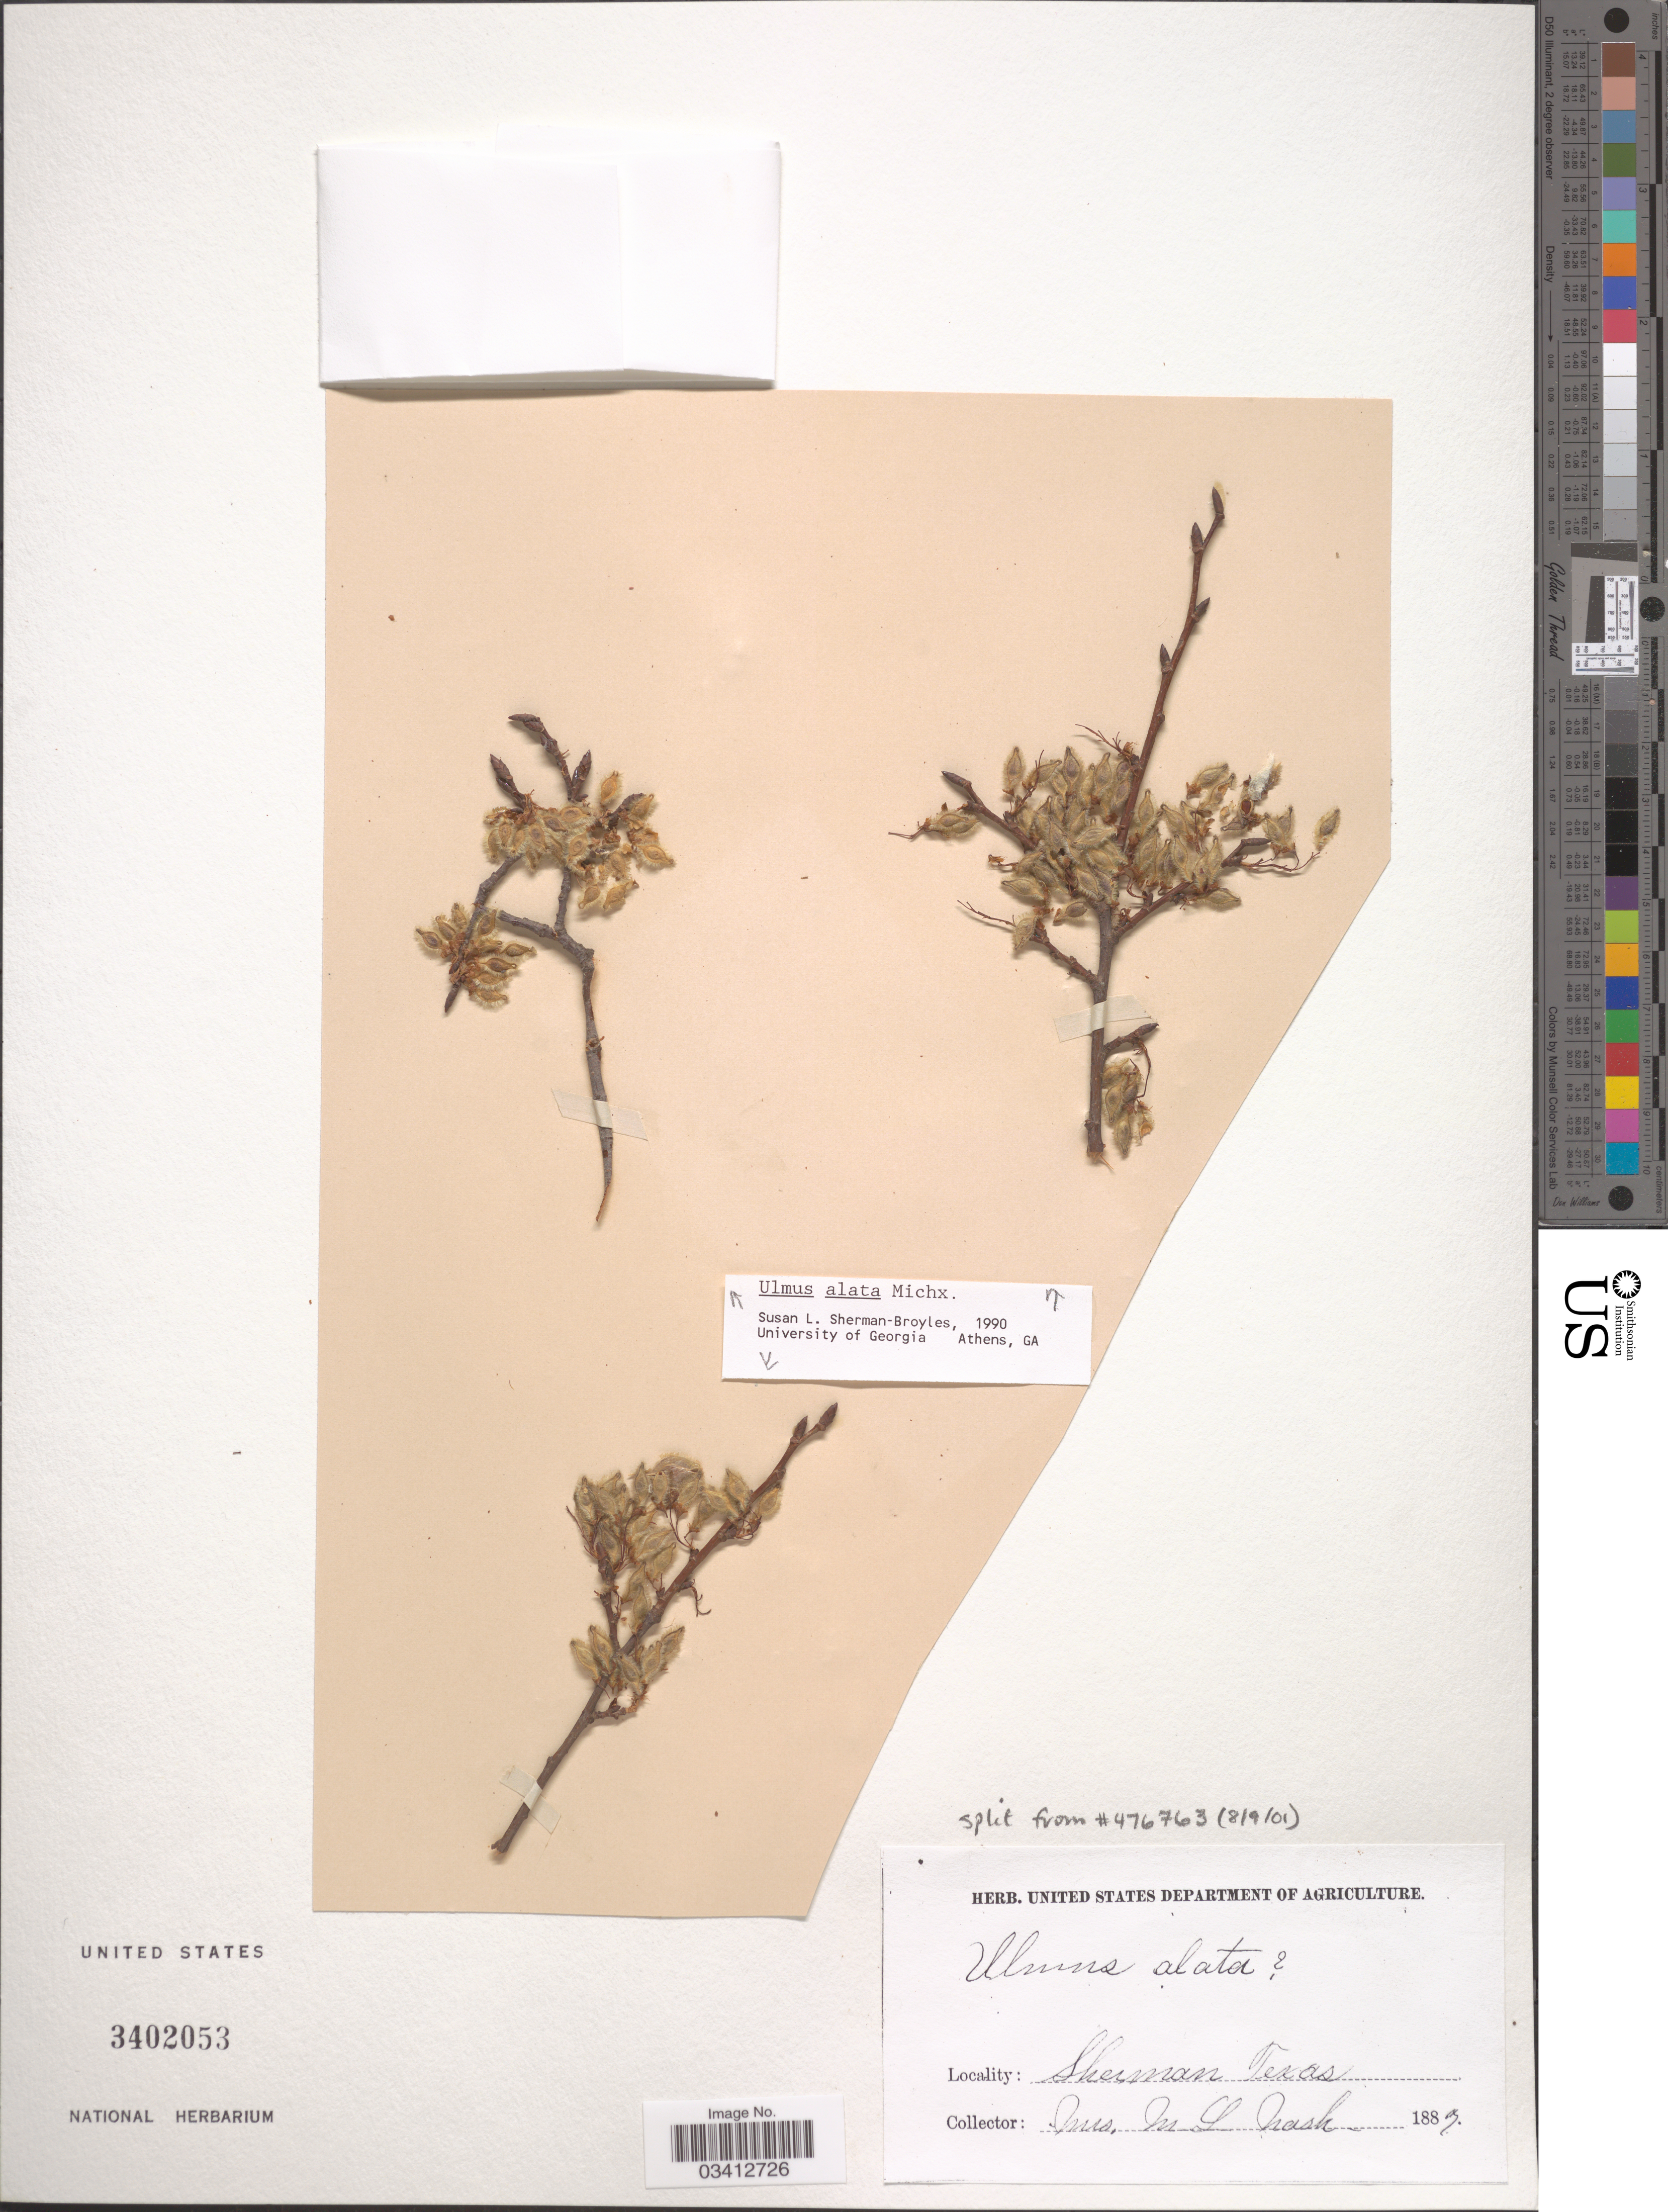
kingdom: Plantae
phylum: Tracheophyta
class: Magnoliopsida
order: Rosales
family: Ulmaceae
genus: Ulmus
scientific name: Ulmus alata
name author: Michx.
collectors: M. L. Nash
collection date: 1887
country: United States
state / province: Texas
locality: Sherman.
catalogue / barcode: US 3402053